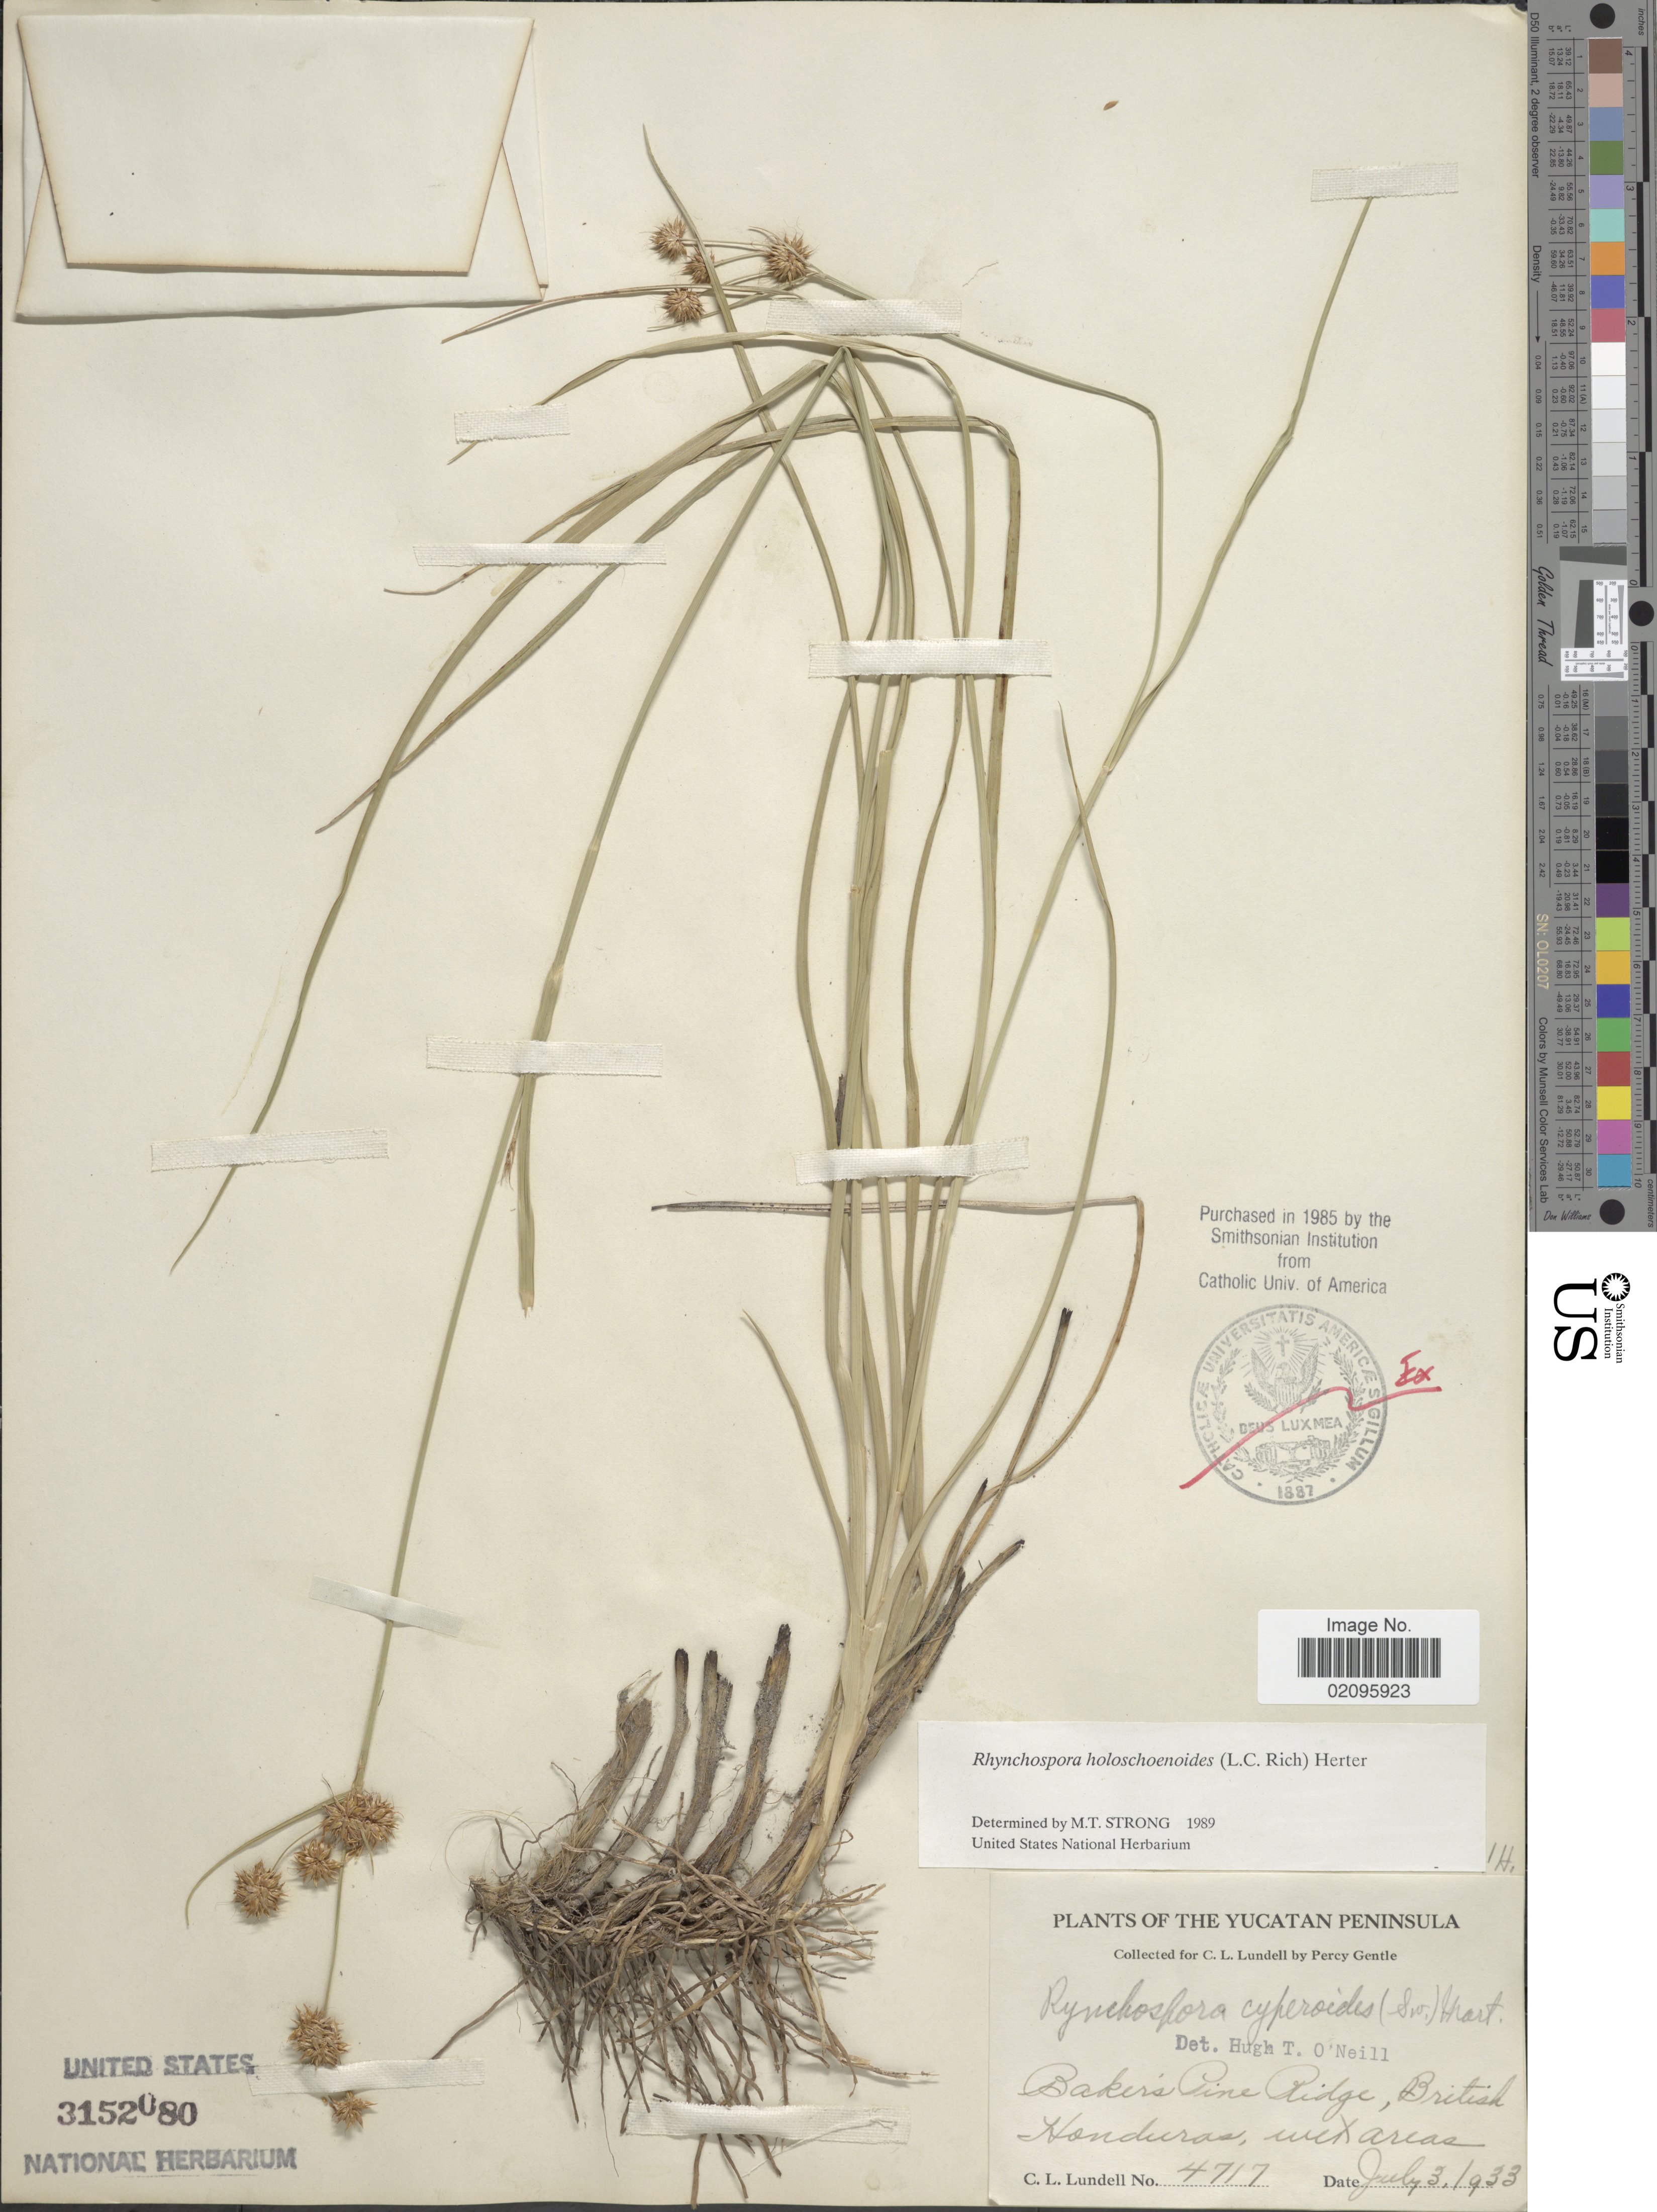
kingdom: Plantae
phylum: Tracheophyta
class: Liliopsida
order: Poales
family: Cyperaceae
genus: Rhynchospora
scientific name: Rhynchospora holoschoenoides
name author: (Rich.) Herter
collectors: P. H. Gentle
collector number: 4717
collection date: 1933-07-03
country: Belize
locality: British Honduras, The Yucatan Peninsula, Baker's Pine Ridge, wet area.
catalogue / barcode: US 3152080